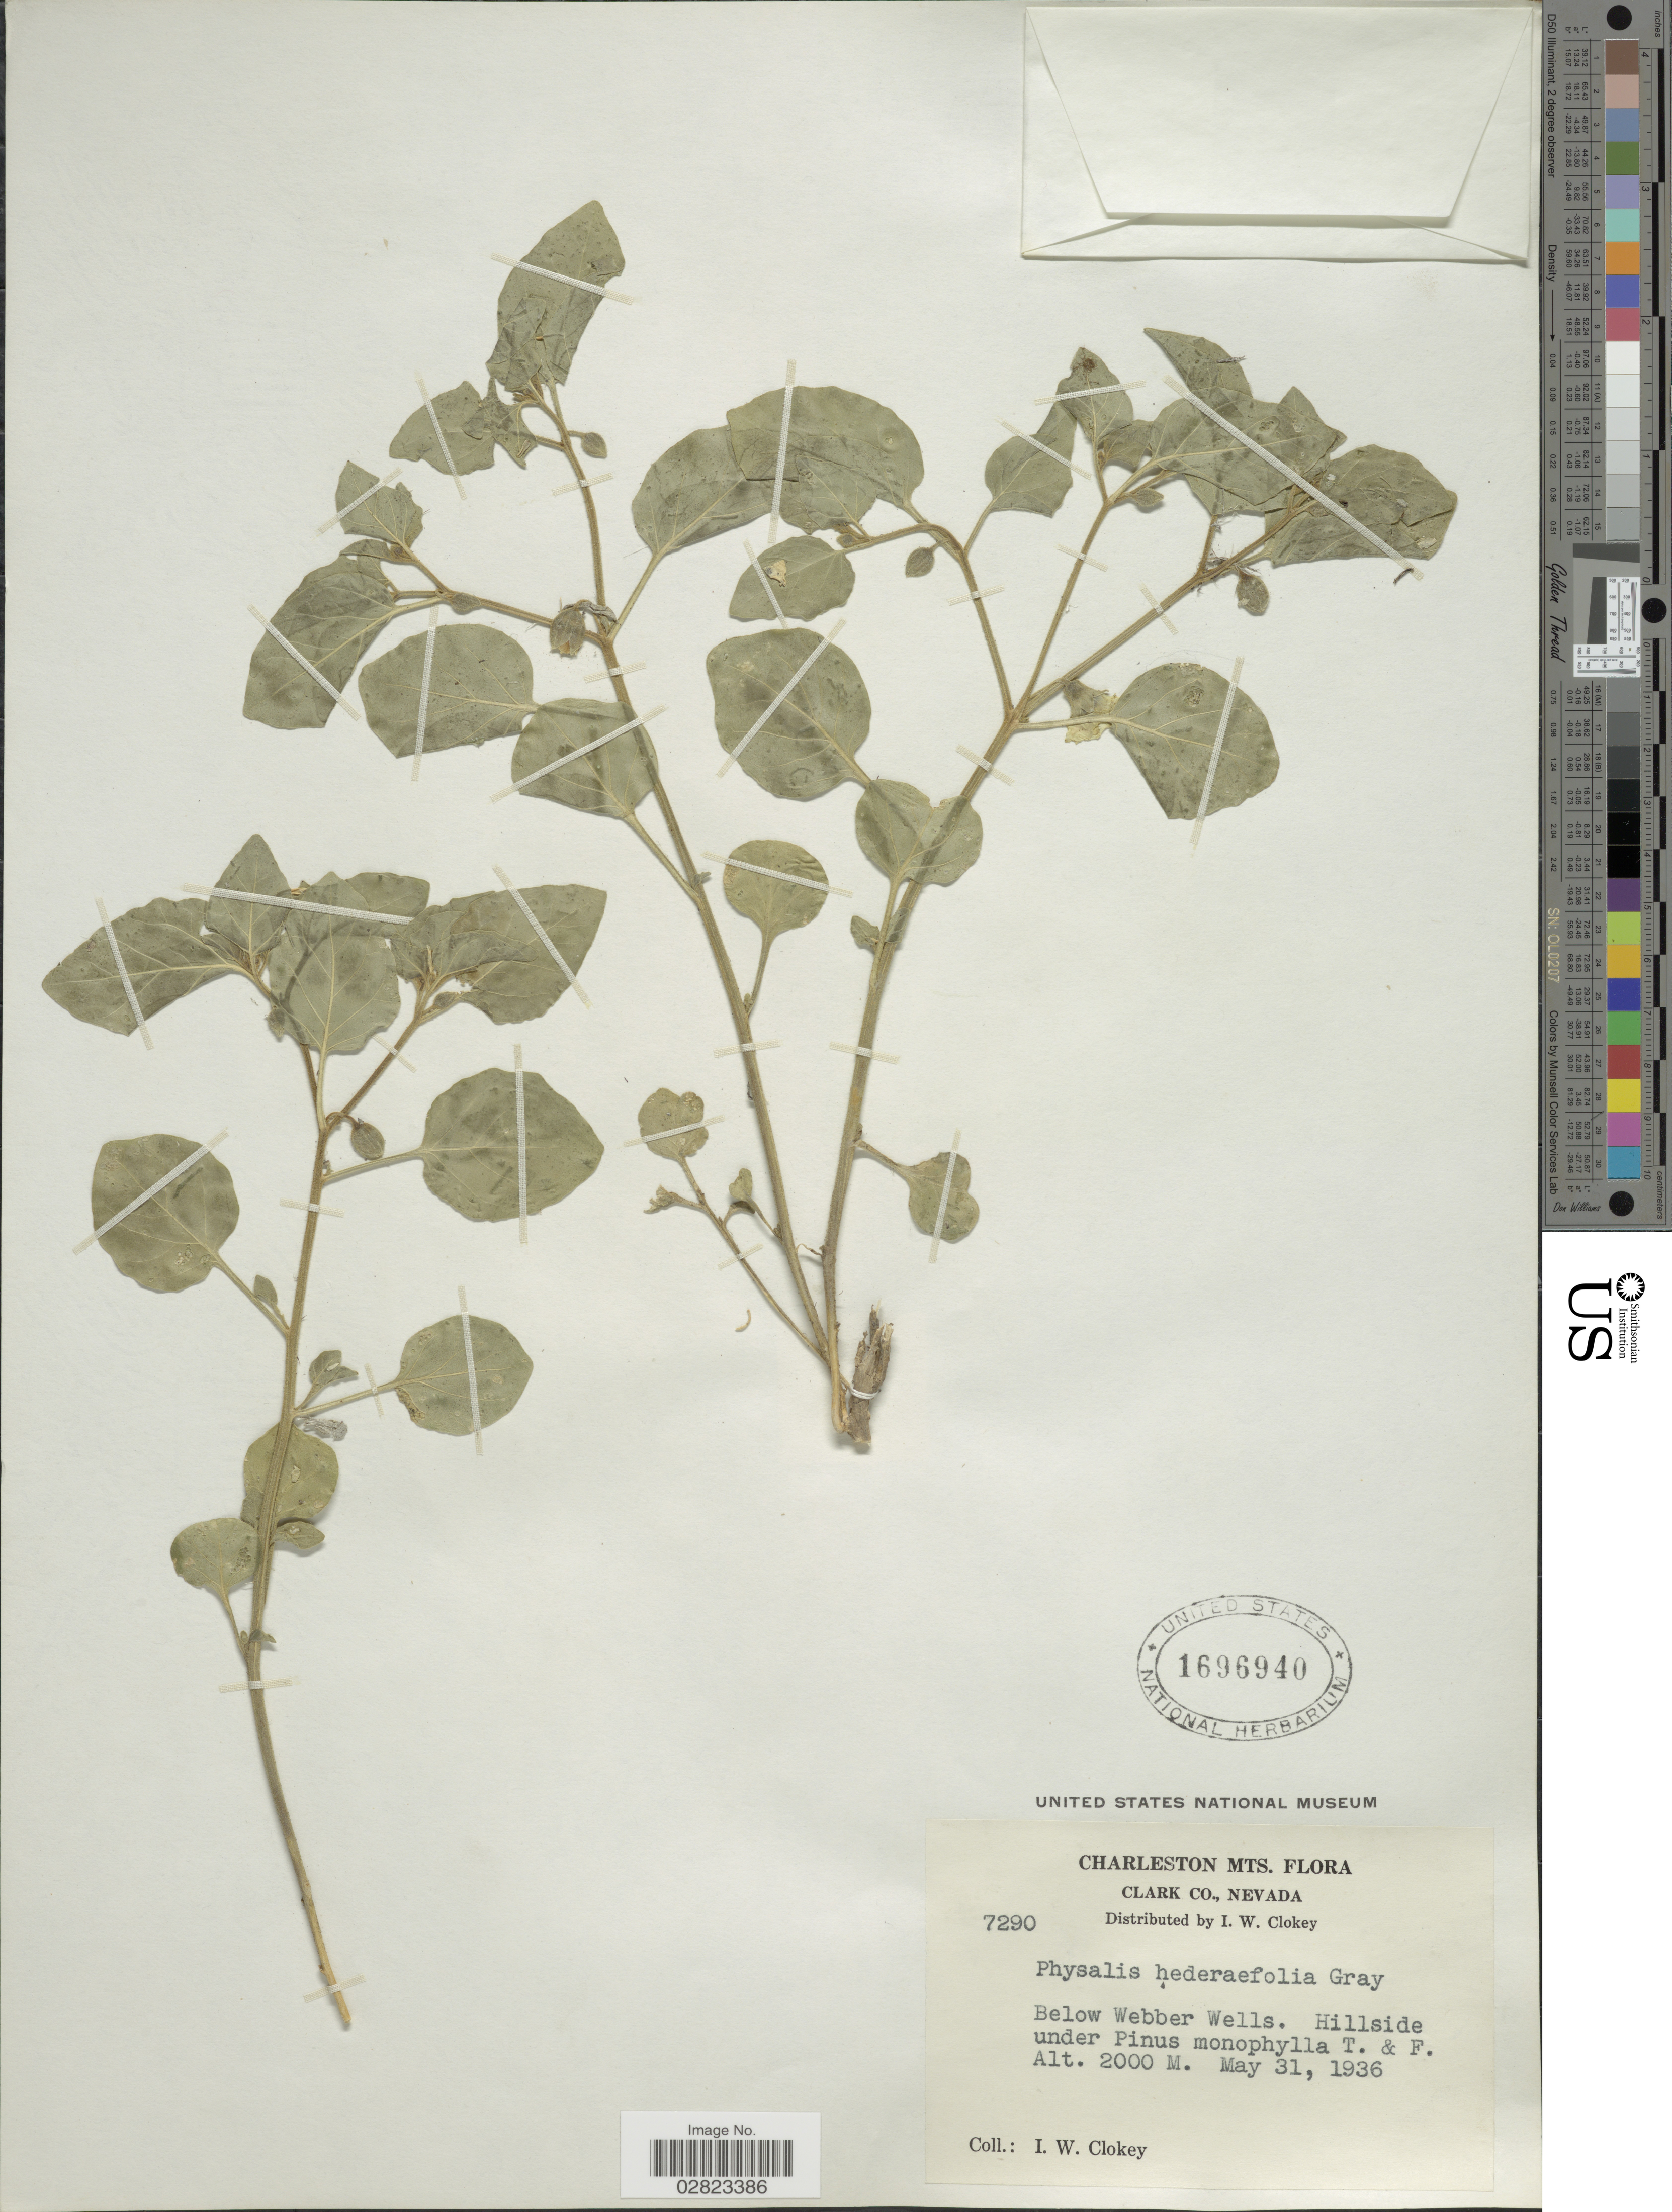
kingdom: Plantae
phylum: Tracheophyta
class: Magnoliopsida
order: Solanales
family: Solanaceae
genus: Physalis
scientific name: Physalis hederifolia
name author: A. Gray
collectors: I. W. Clokey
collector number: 7290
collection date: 1936-05-31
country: United States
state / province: Nevada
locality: Charleston Mts. Clark Co. Below Webber Wells.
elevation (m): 2000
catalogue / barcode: US 1696940